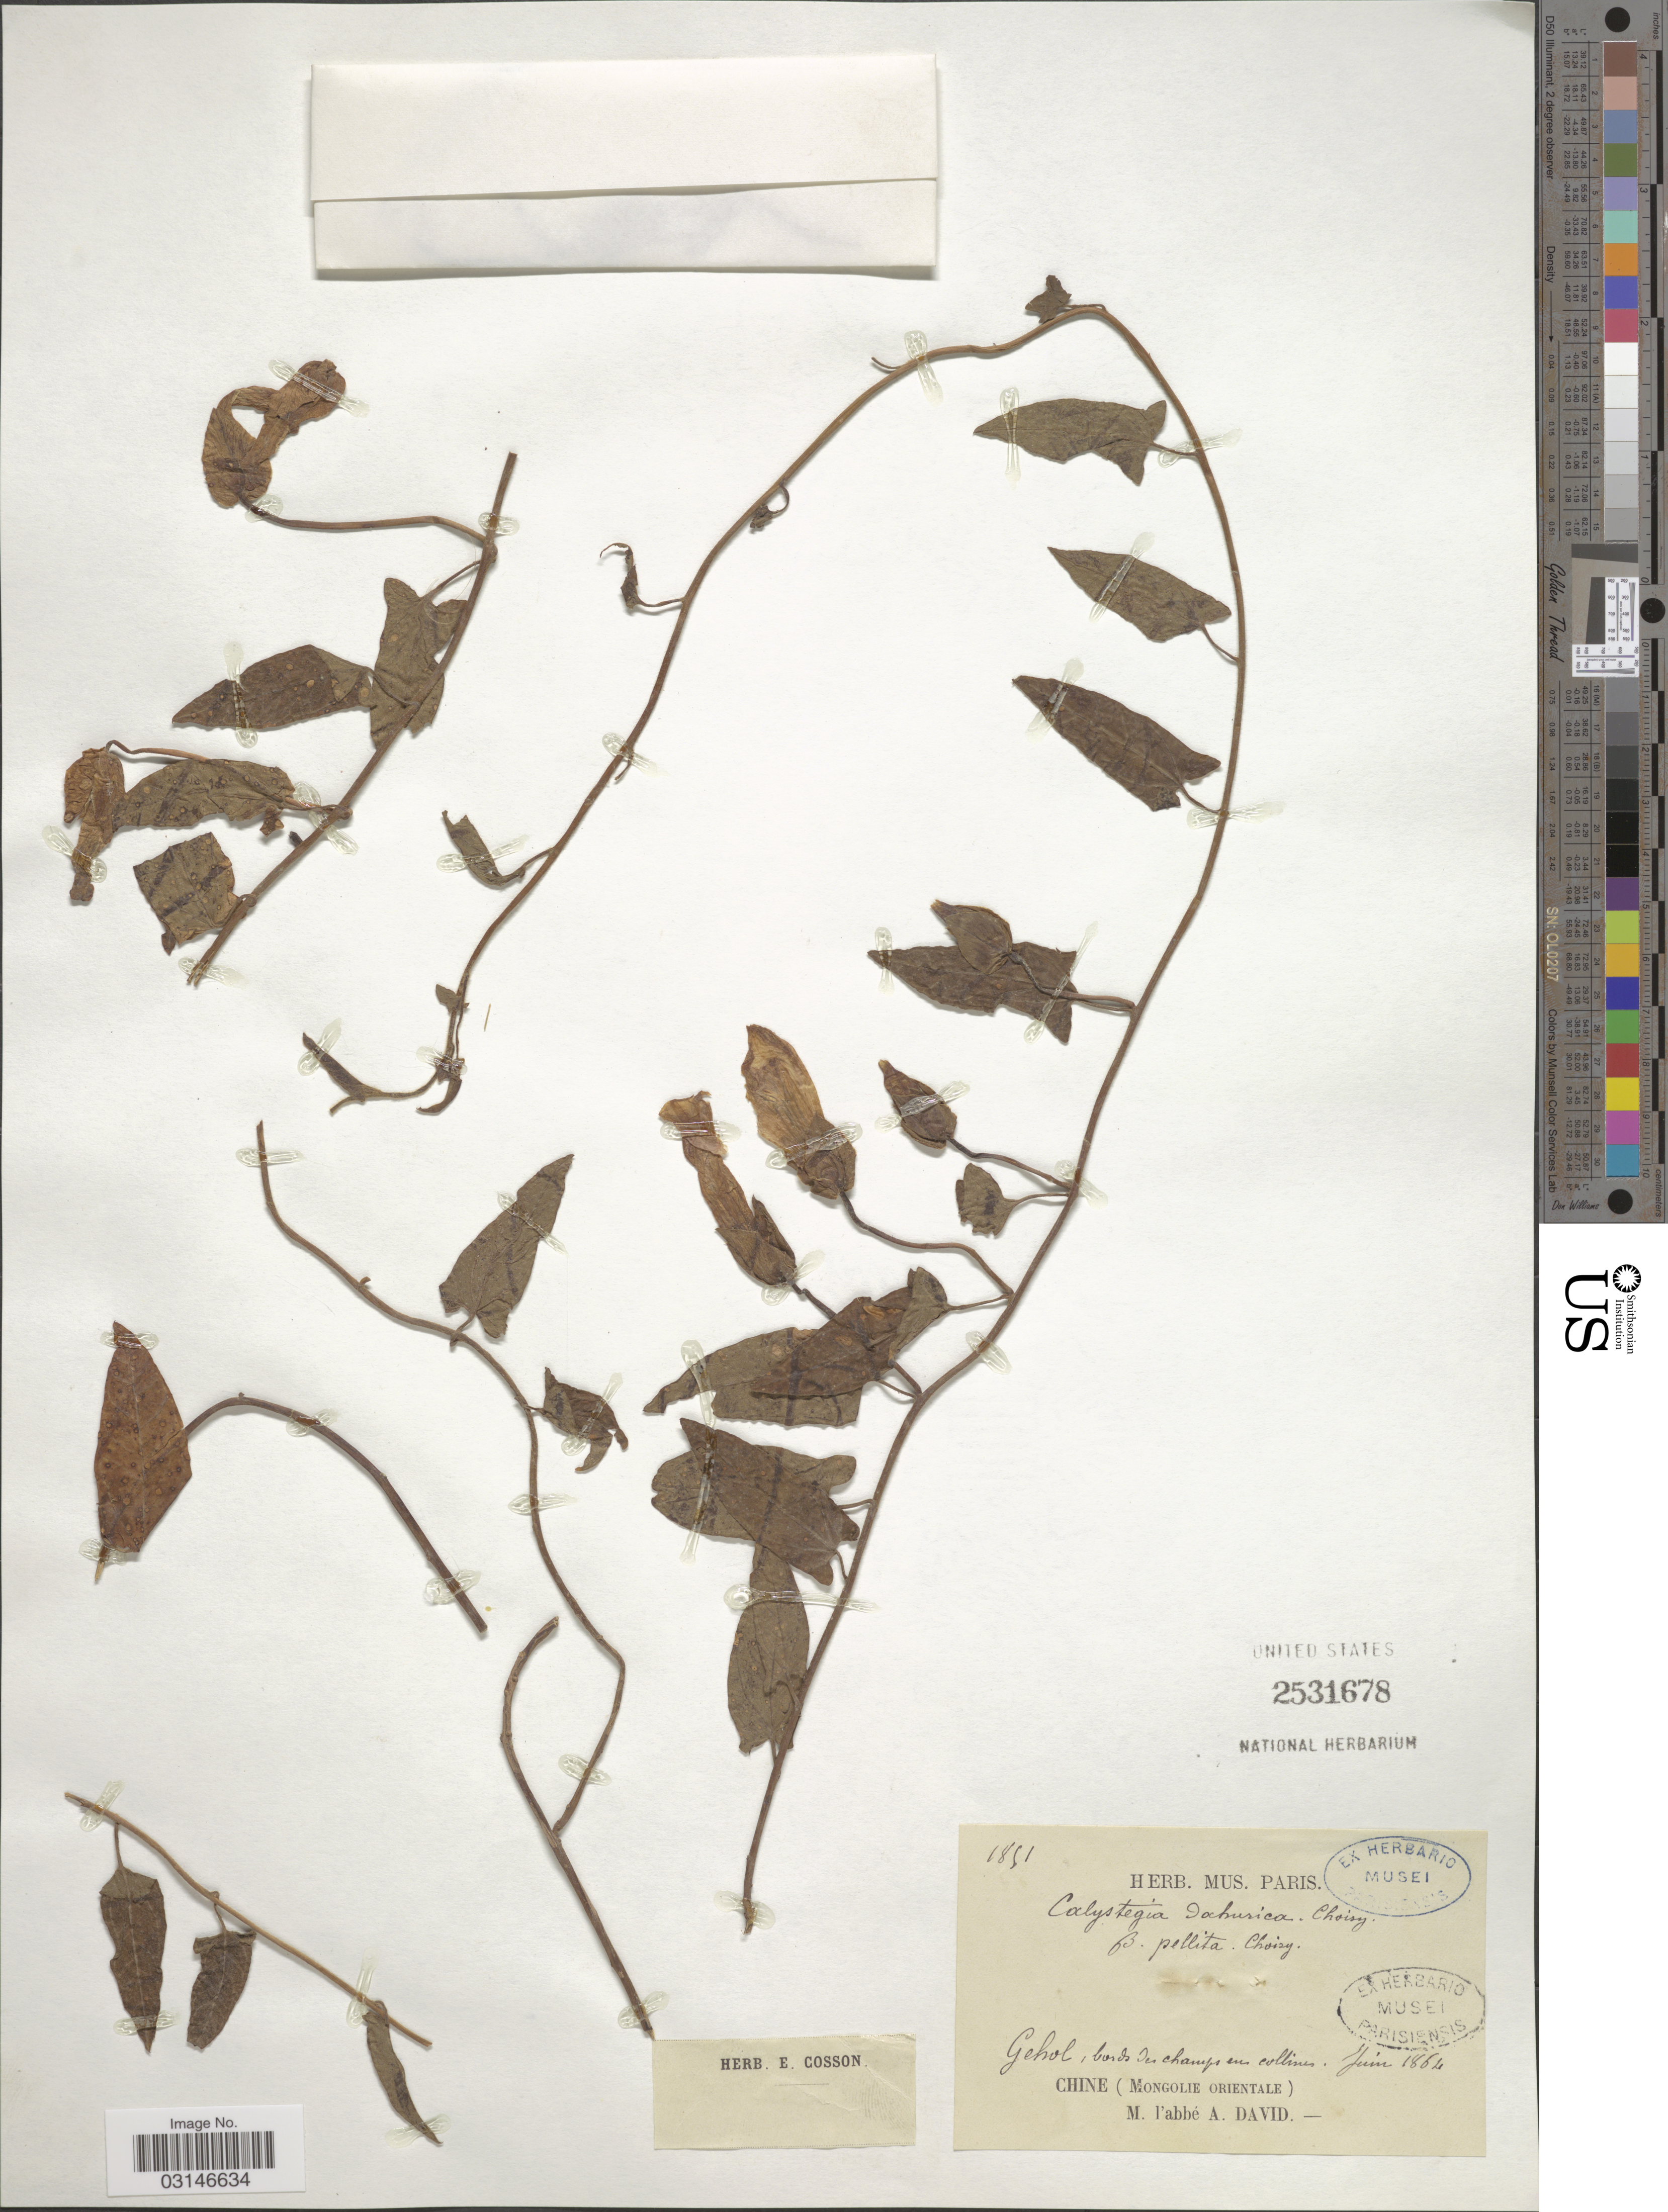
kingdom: Plantae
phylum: Tracheophyta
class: Magnoliopsida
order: Solanales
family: Convolvulaceae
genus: Calystegia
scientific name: Calystegia pellita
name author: (Ledeb.) G. Don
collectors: A. David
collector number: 1851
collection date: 1864-06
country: China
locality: Gehol, bords des champs en collines. (Mongolie Orientale).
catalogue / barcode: US 2531678